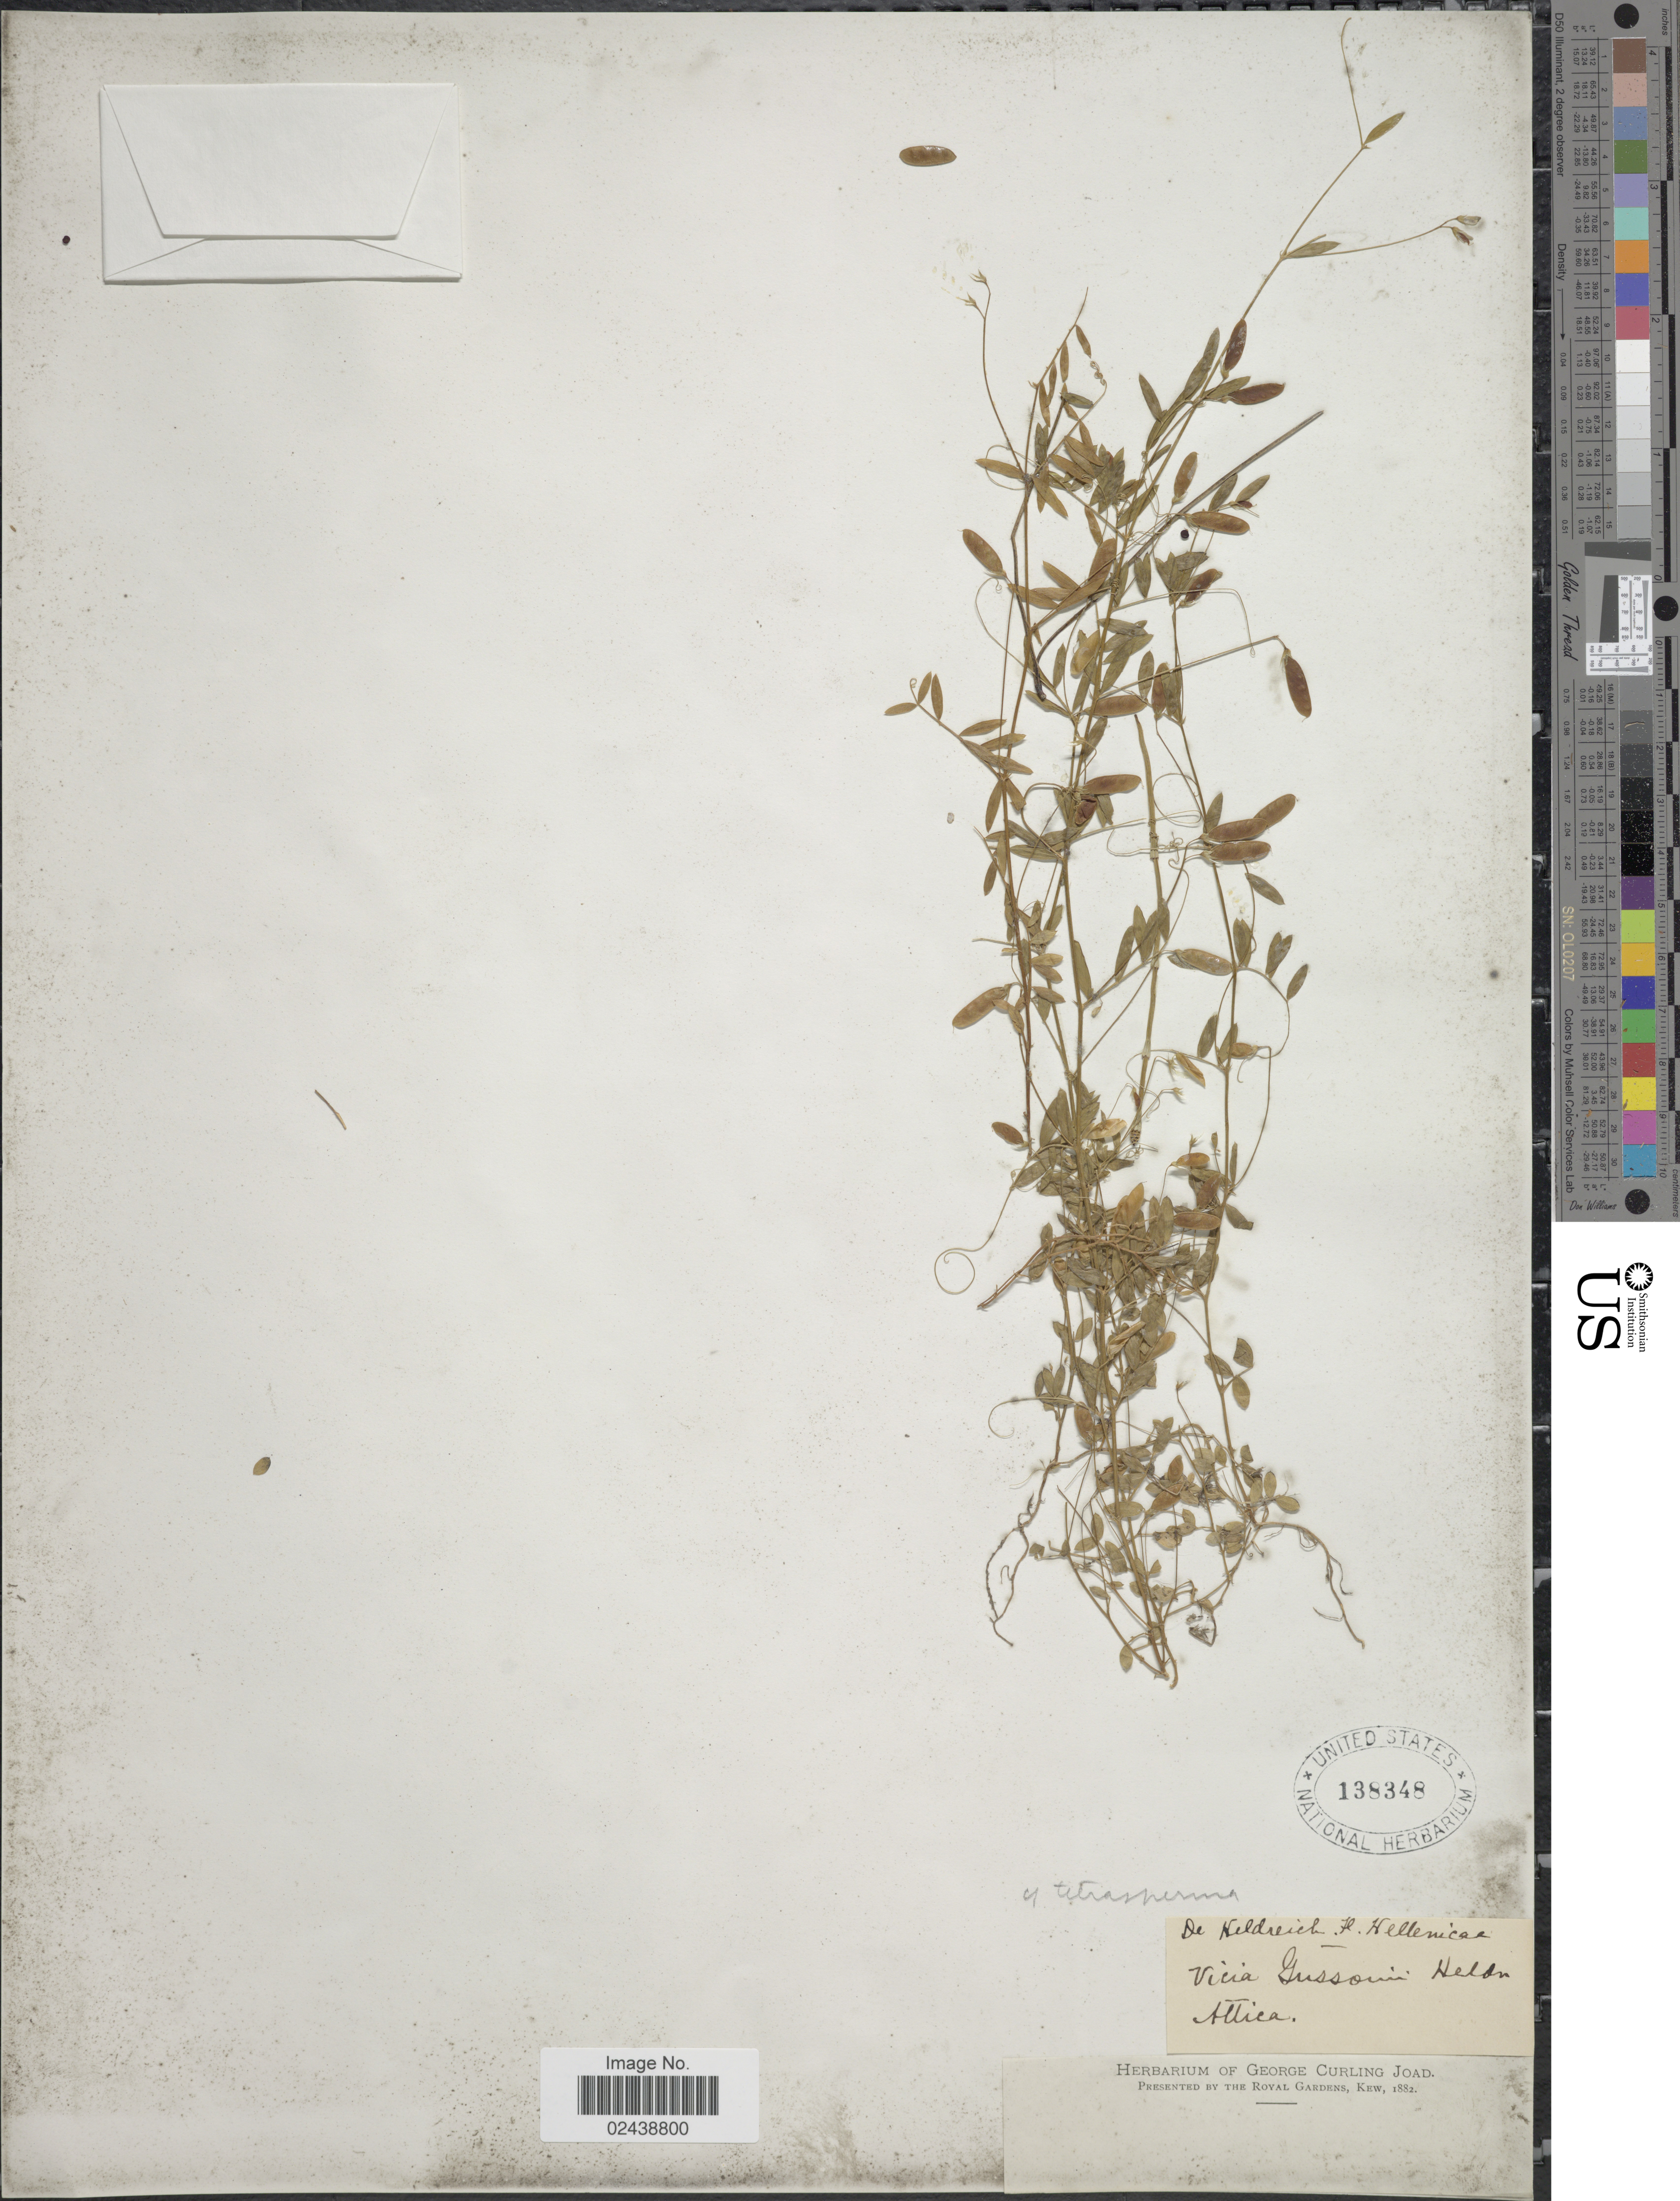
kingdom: Plantae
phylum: Tracheophyta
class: Magnoliopsida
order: Fabales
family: Fabaceae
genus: Vicia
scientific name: Vicia gussonii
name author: Heldr.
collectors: -. De Heldreich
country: Greece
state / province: Attica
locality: Hellemicae, Attica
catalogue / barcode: US 138348